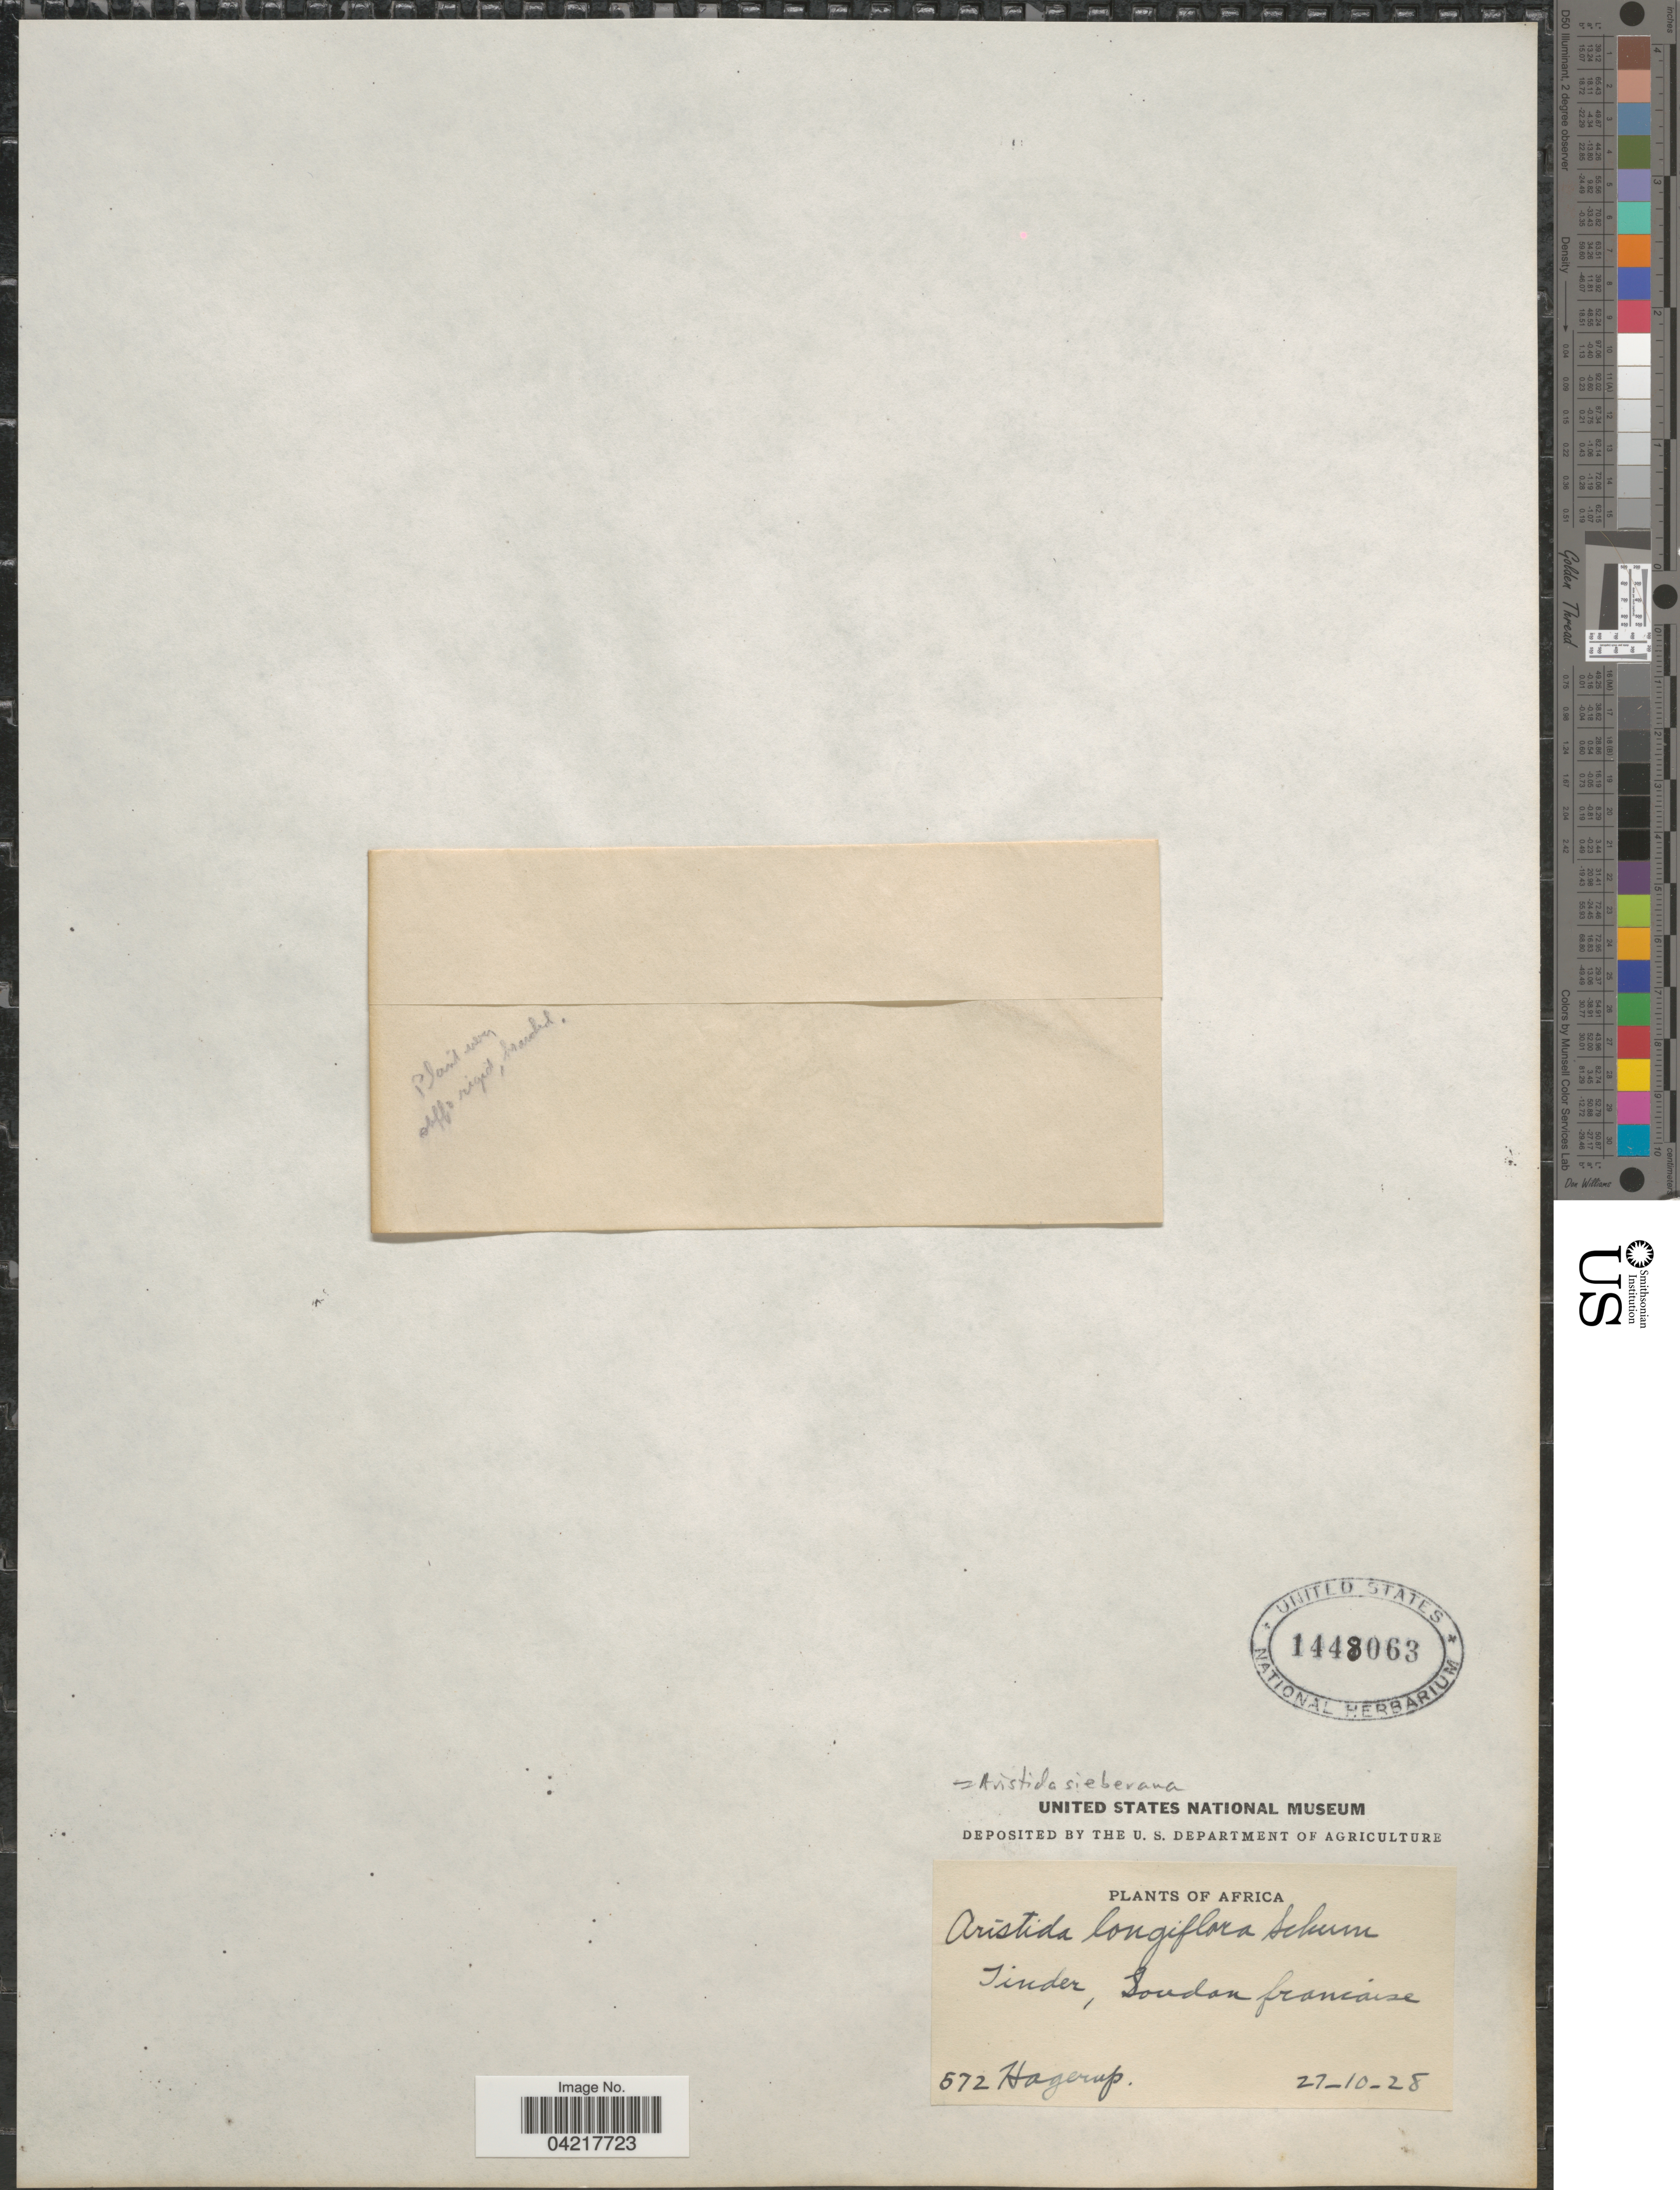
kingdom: Plantae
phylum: Tracheophyta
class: Liliopsida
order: Poales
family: Poaceae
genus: Aristida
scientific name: Aristida sieberiana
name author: Trin. ex Spreng.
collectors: Hagerup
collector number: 572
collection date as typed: Transcribed d/m/y: 27/10/28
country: Sudan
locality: Tinder, Soudan françoise.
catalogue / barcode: US 1448063